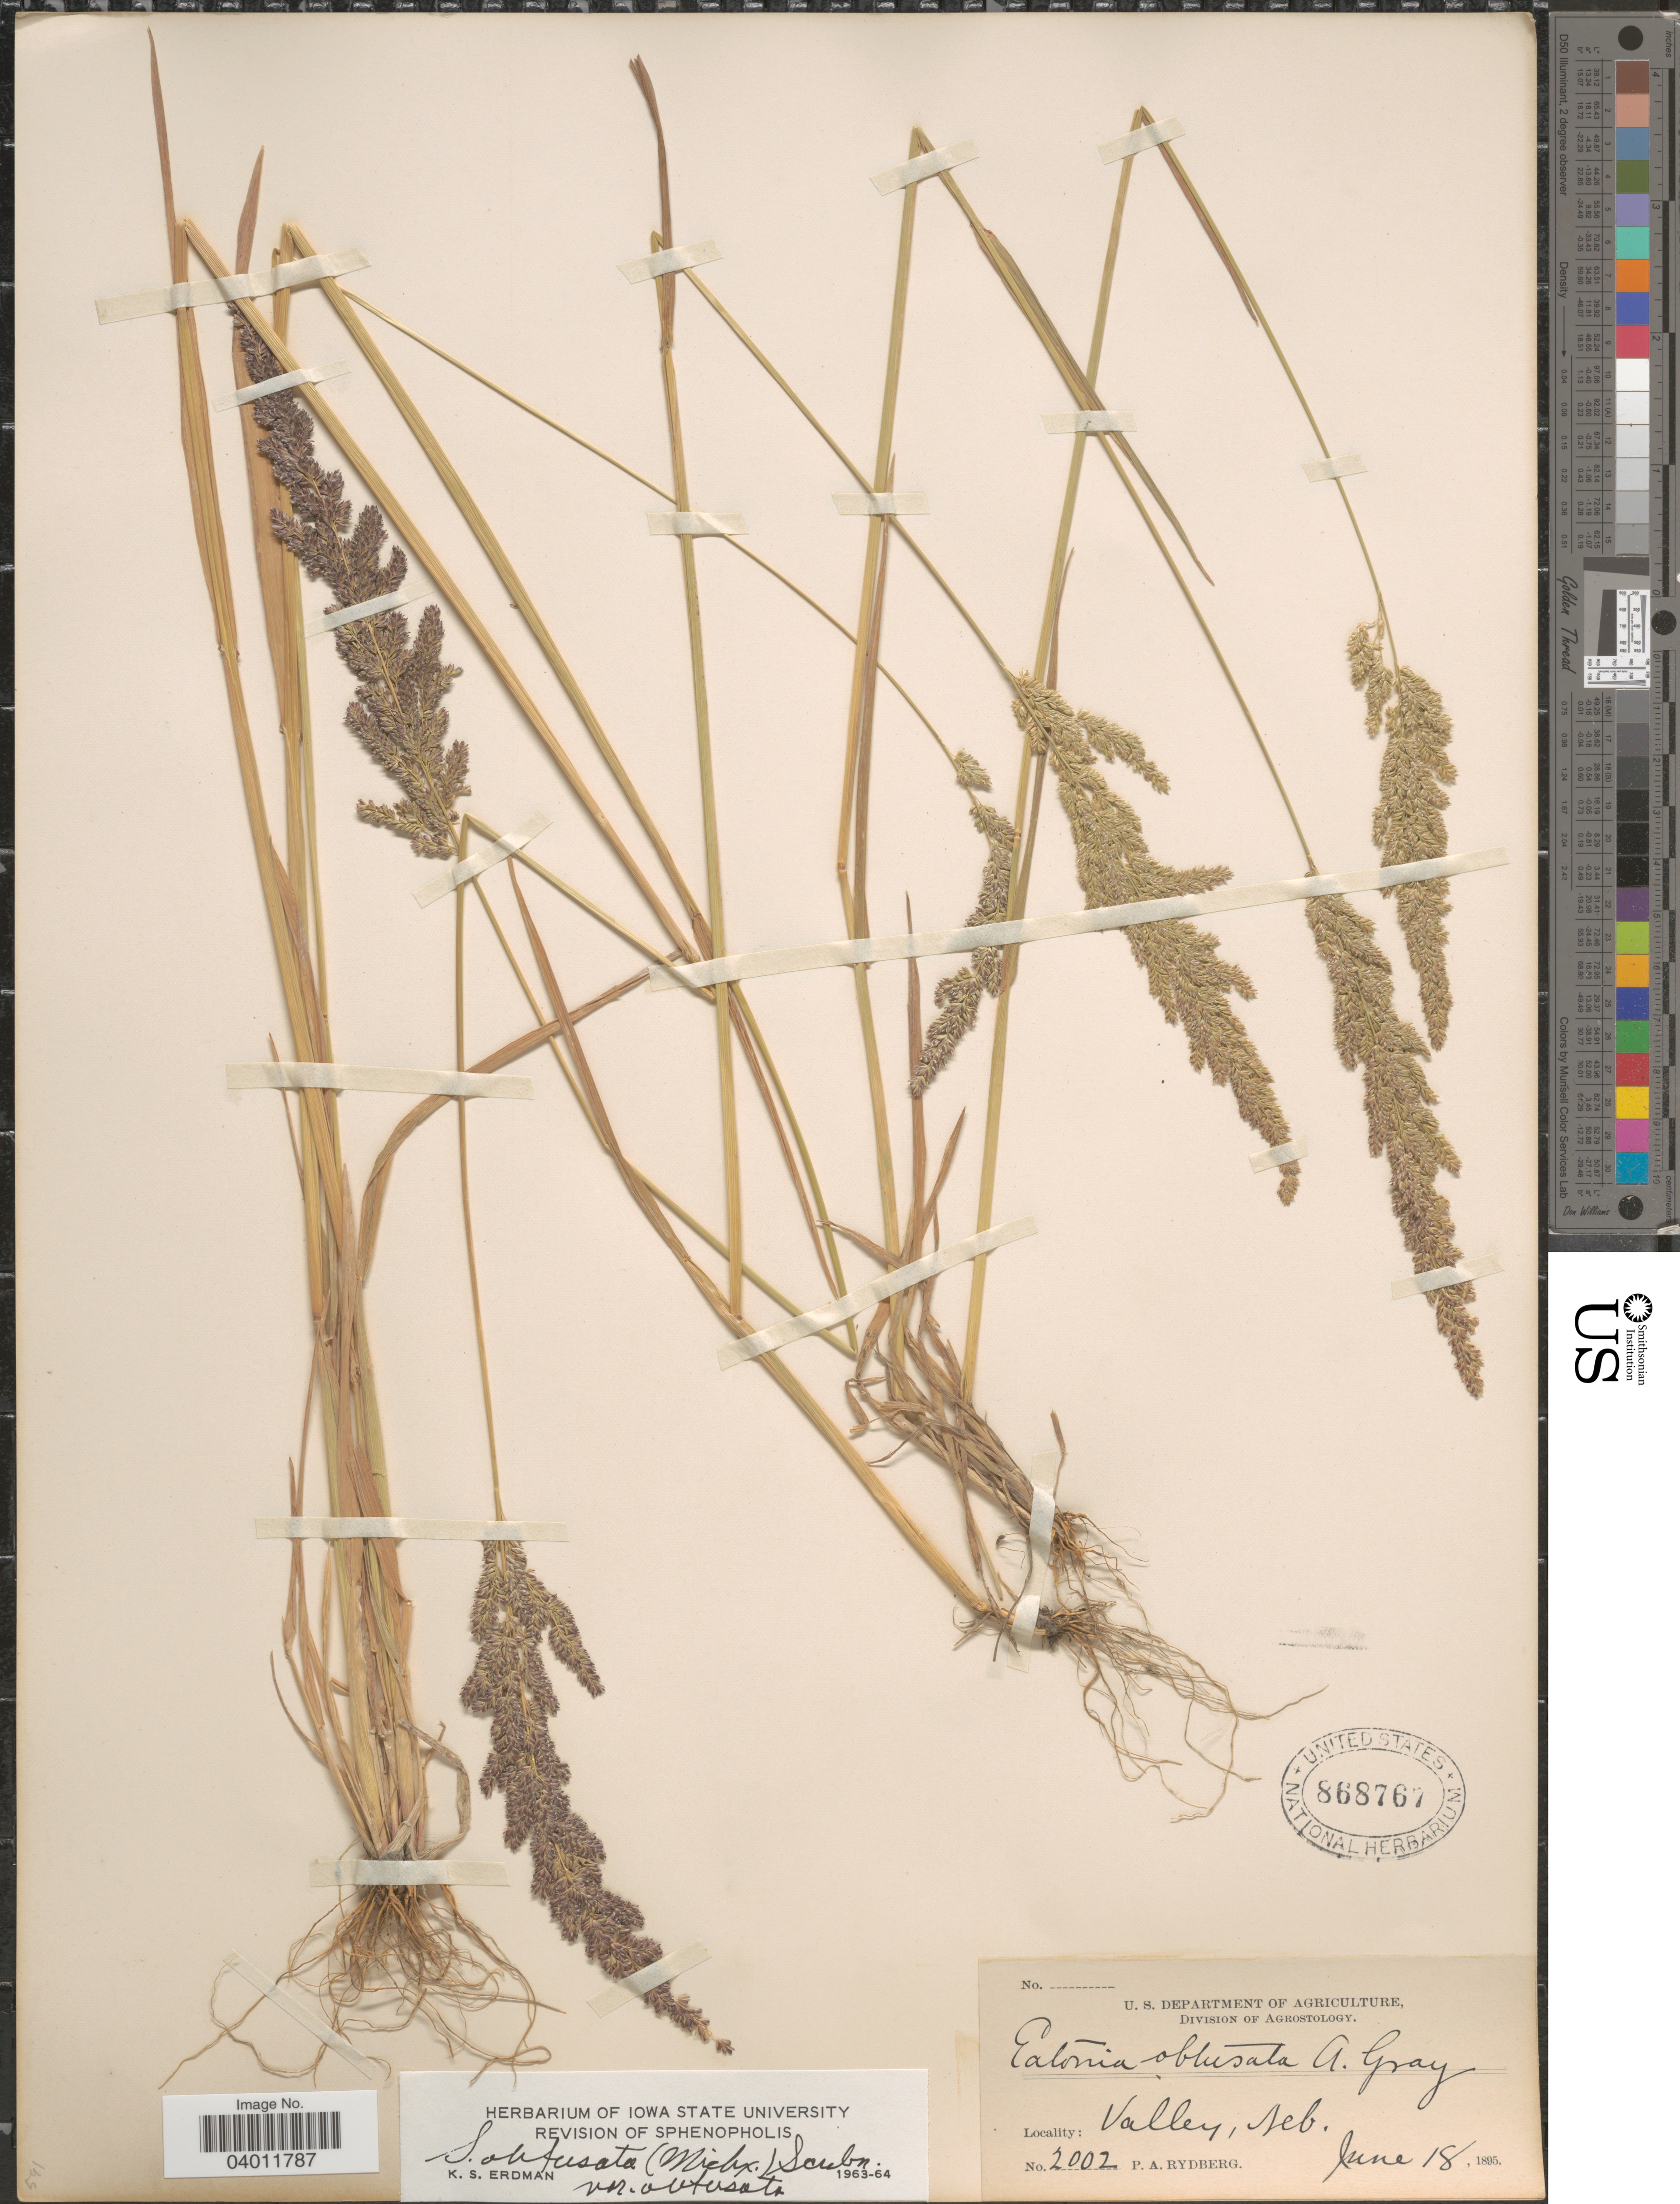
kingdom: Plantae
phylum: Tracheophyta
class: Liliopsida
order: Poales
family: Poaceae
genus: Sphenopholis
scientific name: Sphenopholis obtusata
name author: (Michx.) Scribn.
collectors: P. A. Rydberg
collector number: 2002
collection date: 1895-06-18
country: United States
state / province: Nebraska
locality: Valley.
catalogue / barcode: US 868767